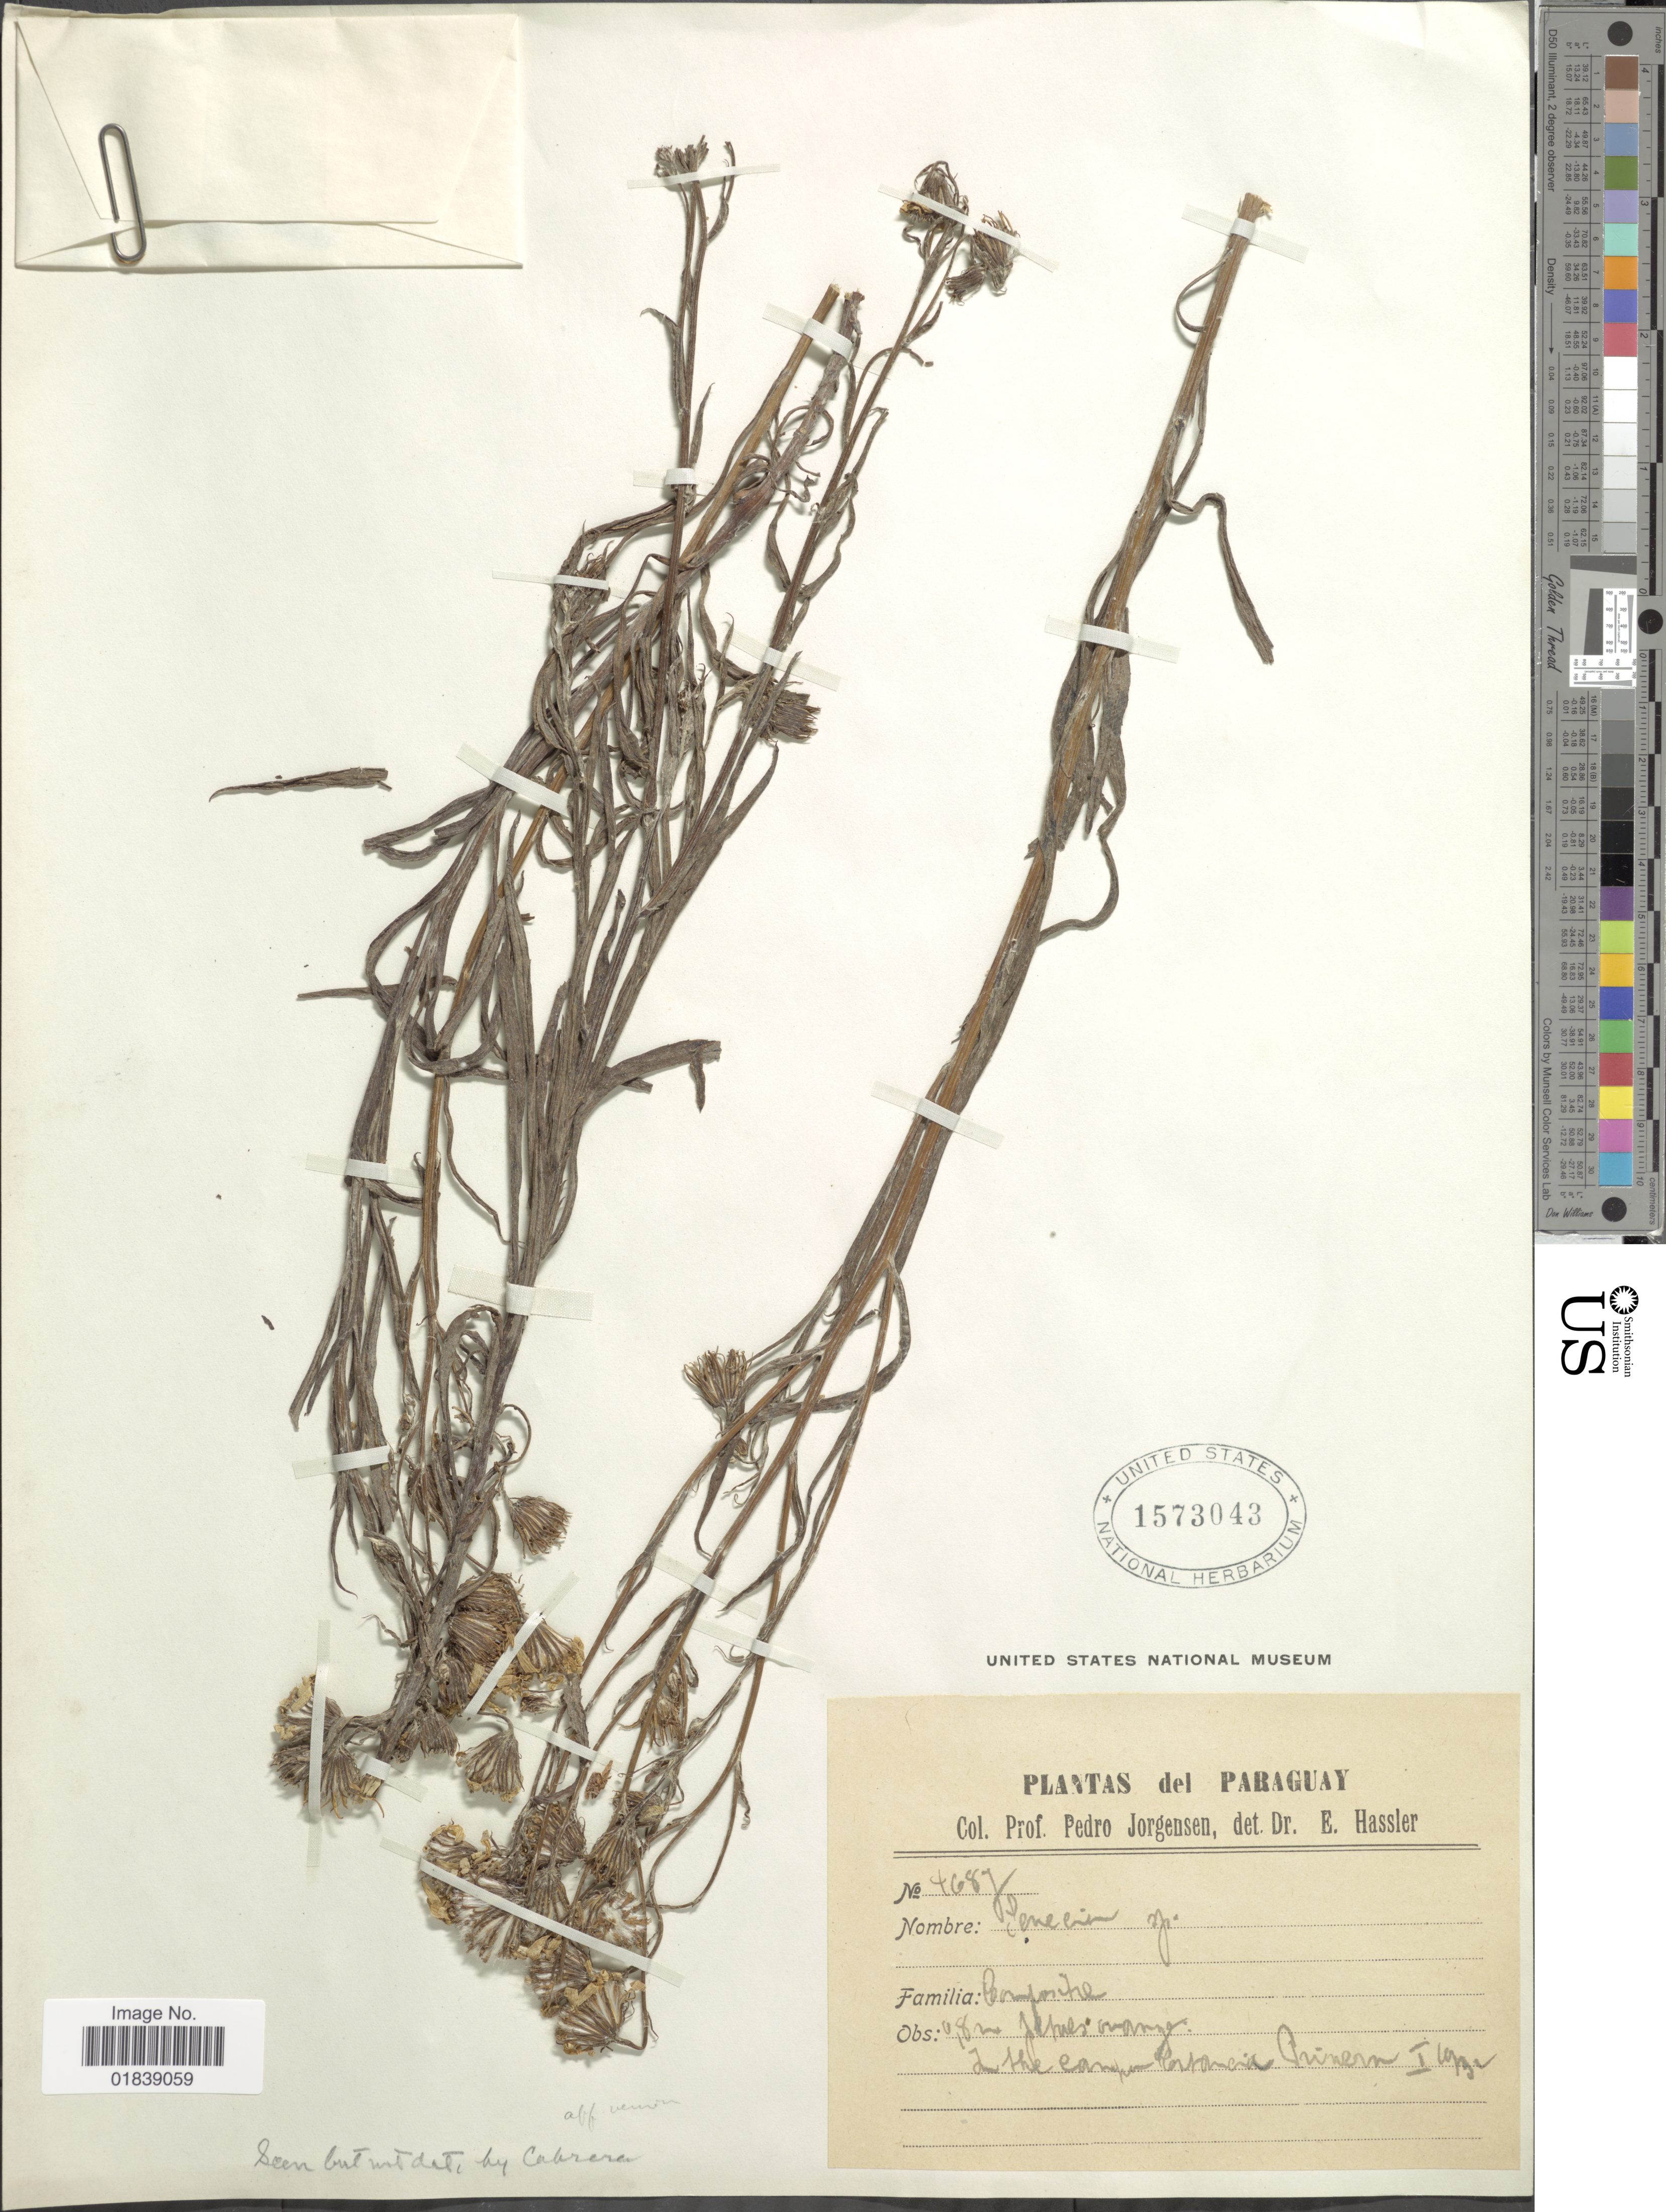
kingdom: Plantae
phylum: Tracheophyta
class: Magnoliopsida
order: Asterales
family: Asteraceae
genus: Senecio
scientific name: Senecio sp.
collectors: P. Jörgensen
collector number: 4689*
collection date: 1932-01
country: Paraguay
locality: In the campo Estancia Primera.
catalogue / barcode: US 1573043